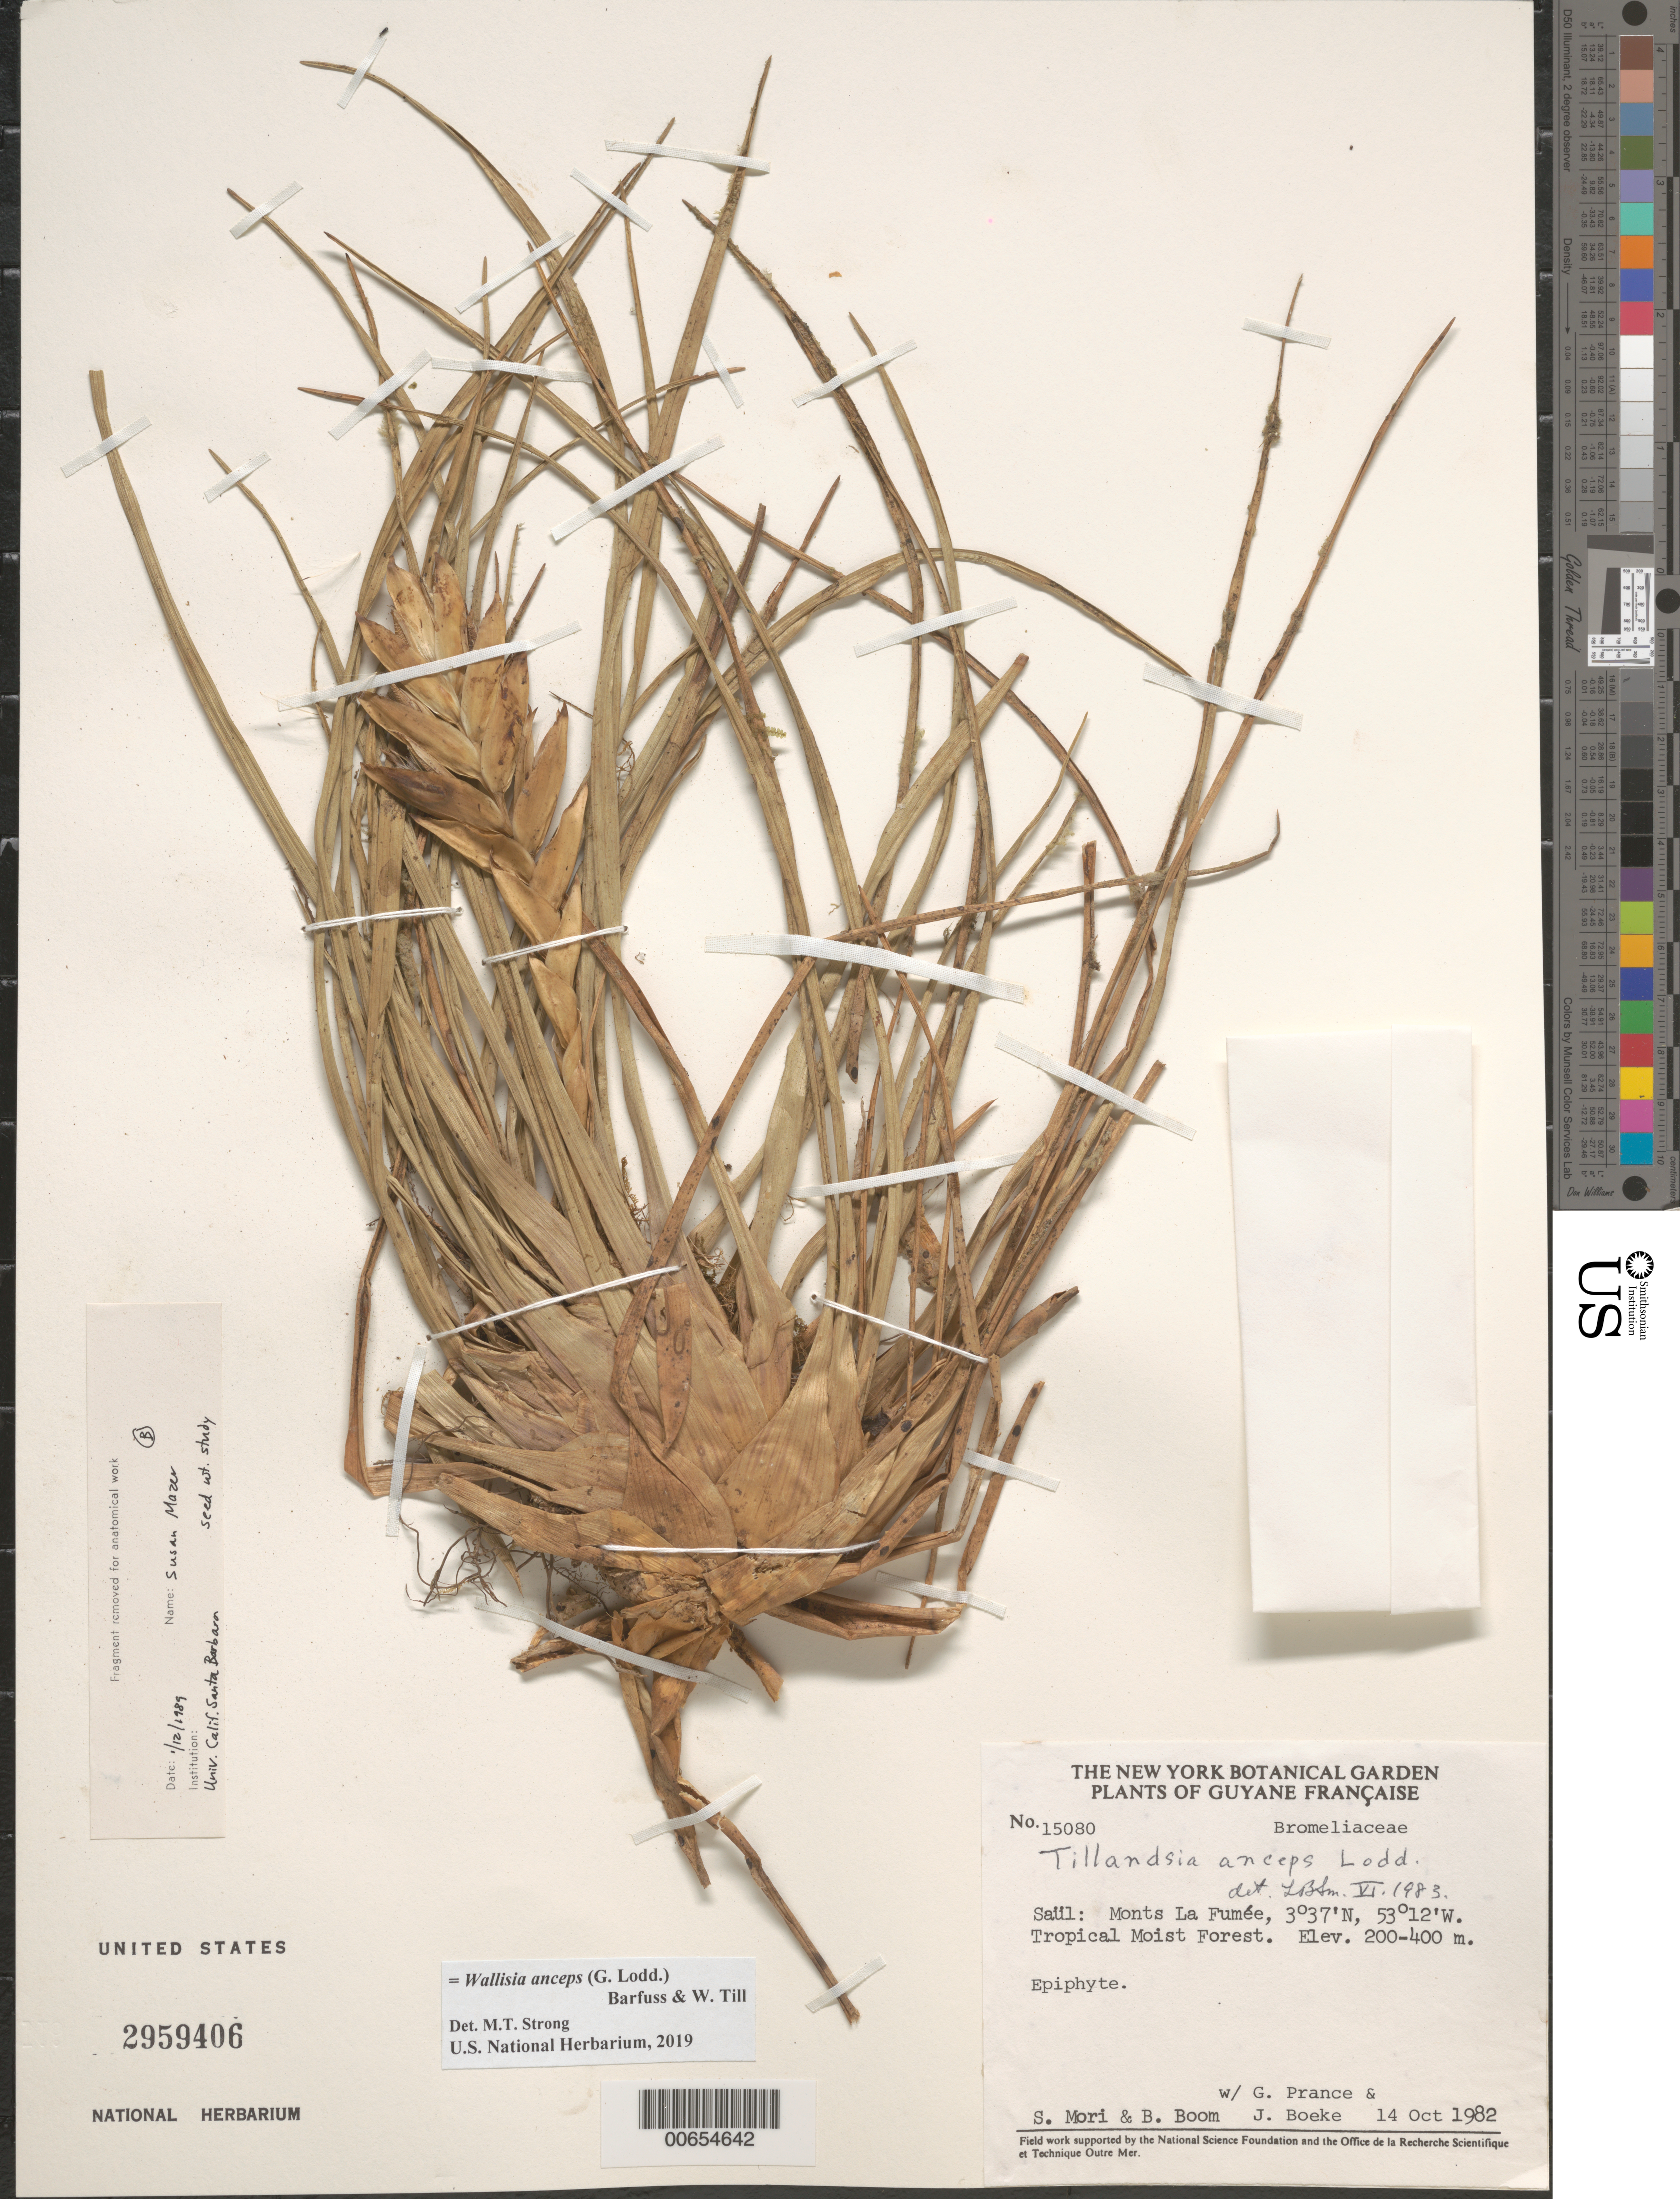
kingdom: Plantae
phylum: Tracheophyta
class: Liliopsida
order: Poales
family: Bromeliaceae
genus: Wallisia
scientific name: Wallisia anceps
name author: (G. Lodd.) Barfuss & W. Till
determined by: Strong, Mark T., (BOT), Smithsonian Institution - National Museum of Natural History (UNITED STATES)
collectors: S. Mori et al.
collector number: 15080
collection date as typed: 14-Oct-82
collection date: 1982-10-14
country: French Guiana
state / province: Saint-Laurent-du-Maroni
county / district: Saül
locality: Saül, Monts La Fumée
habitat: Tropical moist forest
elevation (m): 200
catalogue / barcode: US 2959406